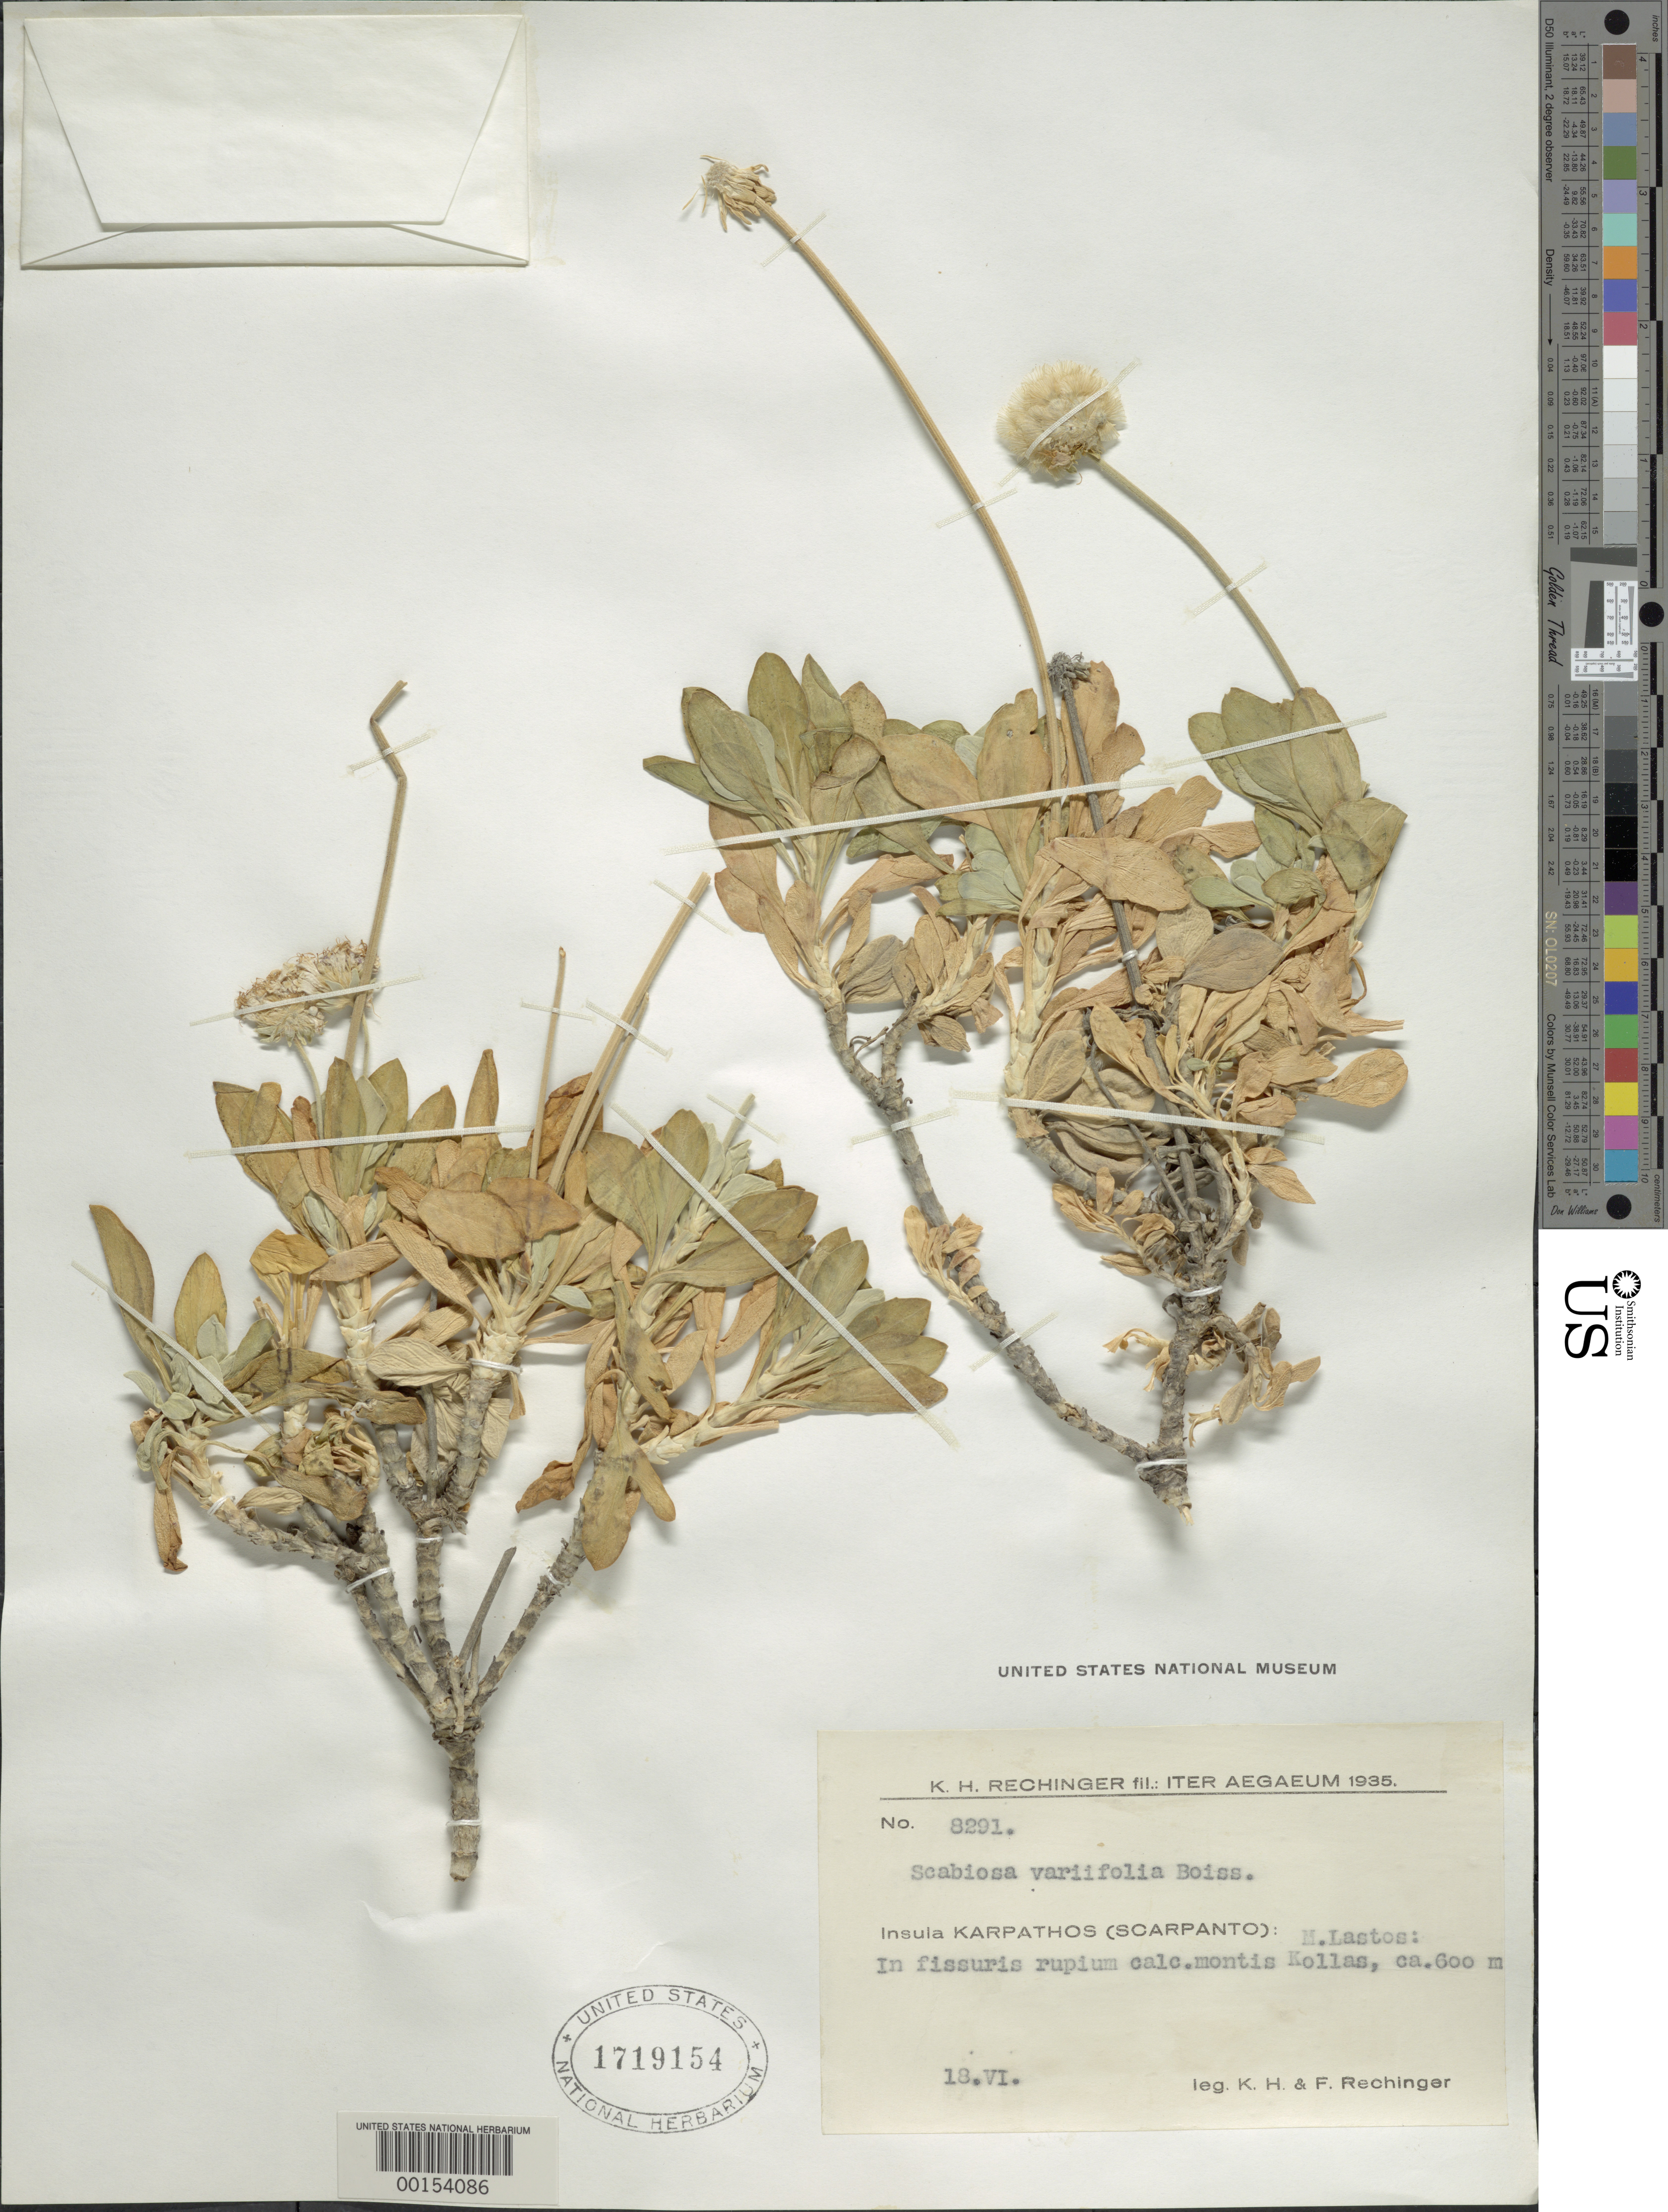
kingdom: Plantae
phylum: Tracheophyta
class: Magnoliopsida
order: Dipsacales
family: Caprifoliaceae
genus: Scabiosa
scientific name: Scabiosa variifolia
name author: Boiss.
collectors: K. H. Rechinger & F. Rechinger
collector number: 8291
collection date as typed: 18 Jun 1935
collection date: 1935-06-18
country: Greece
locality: Karpathos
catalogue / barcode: US 1719154